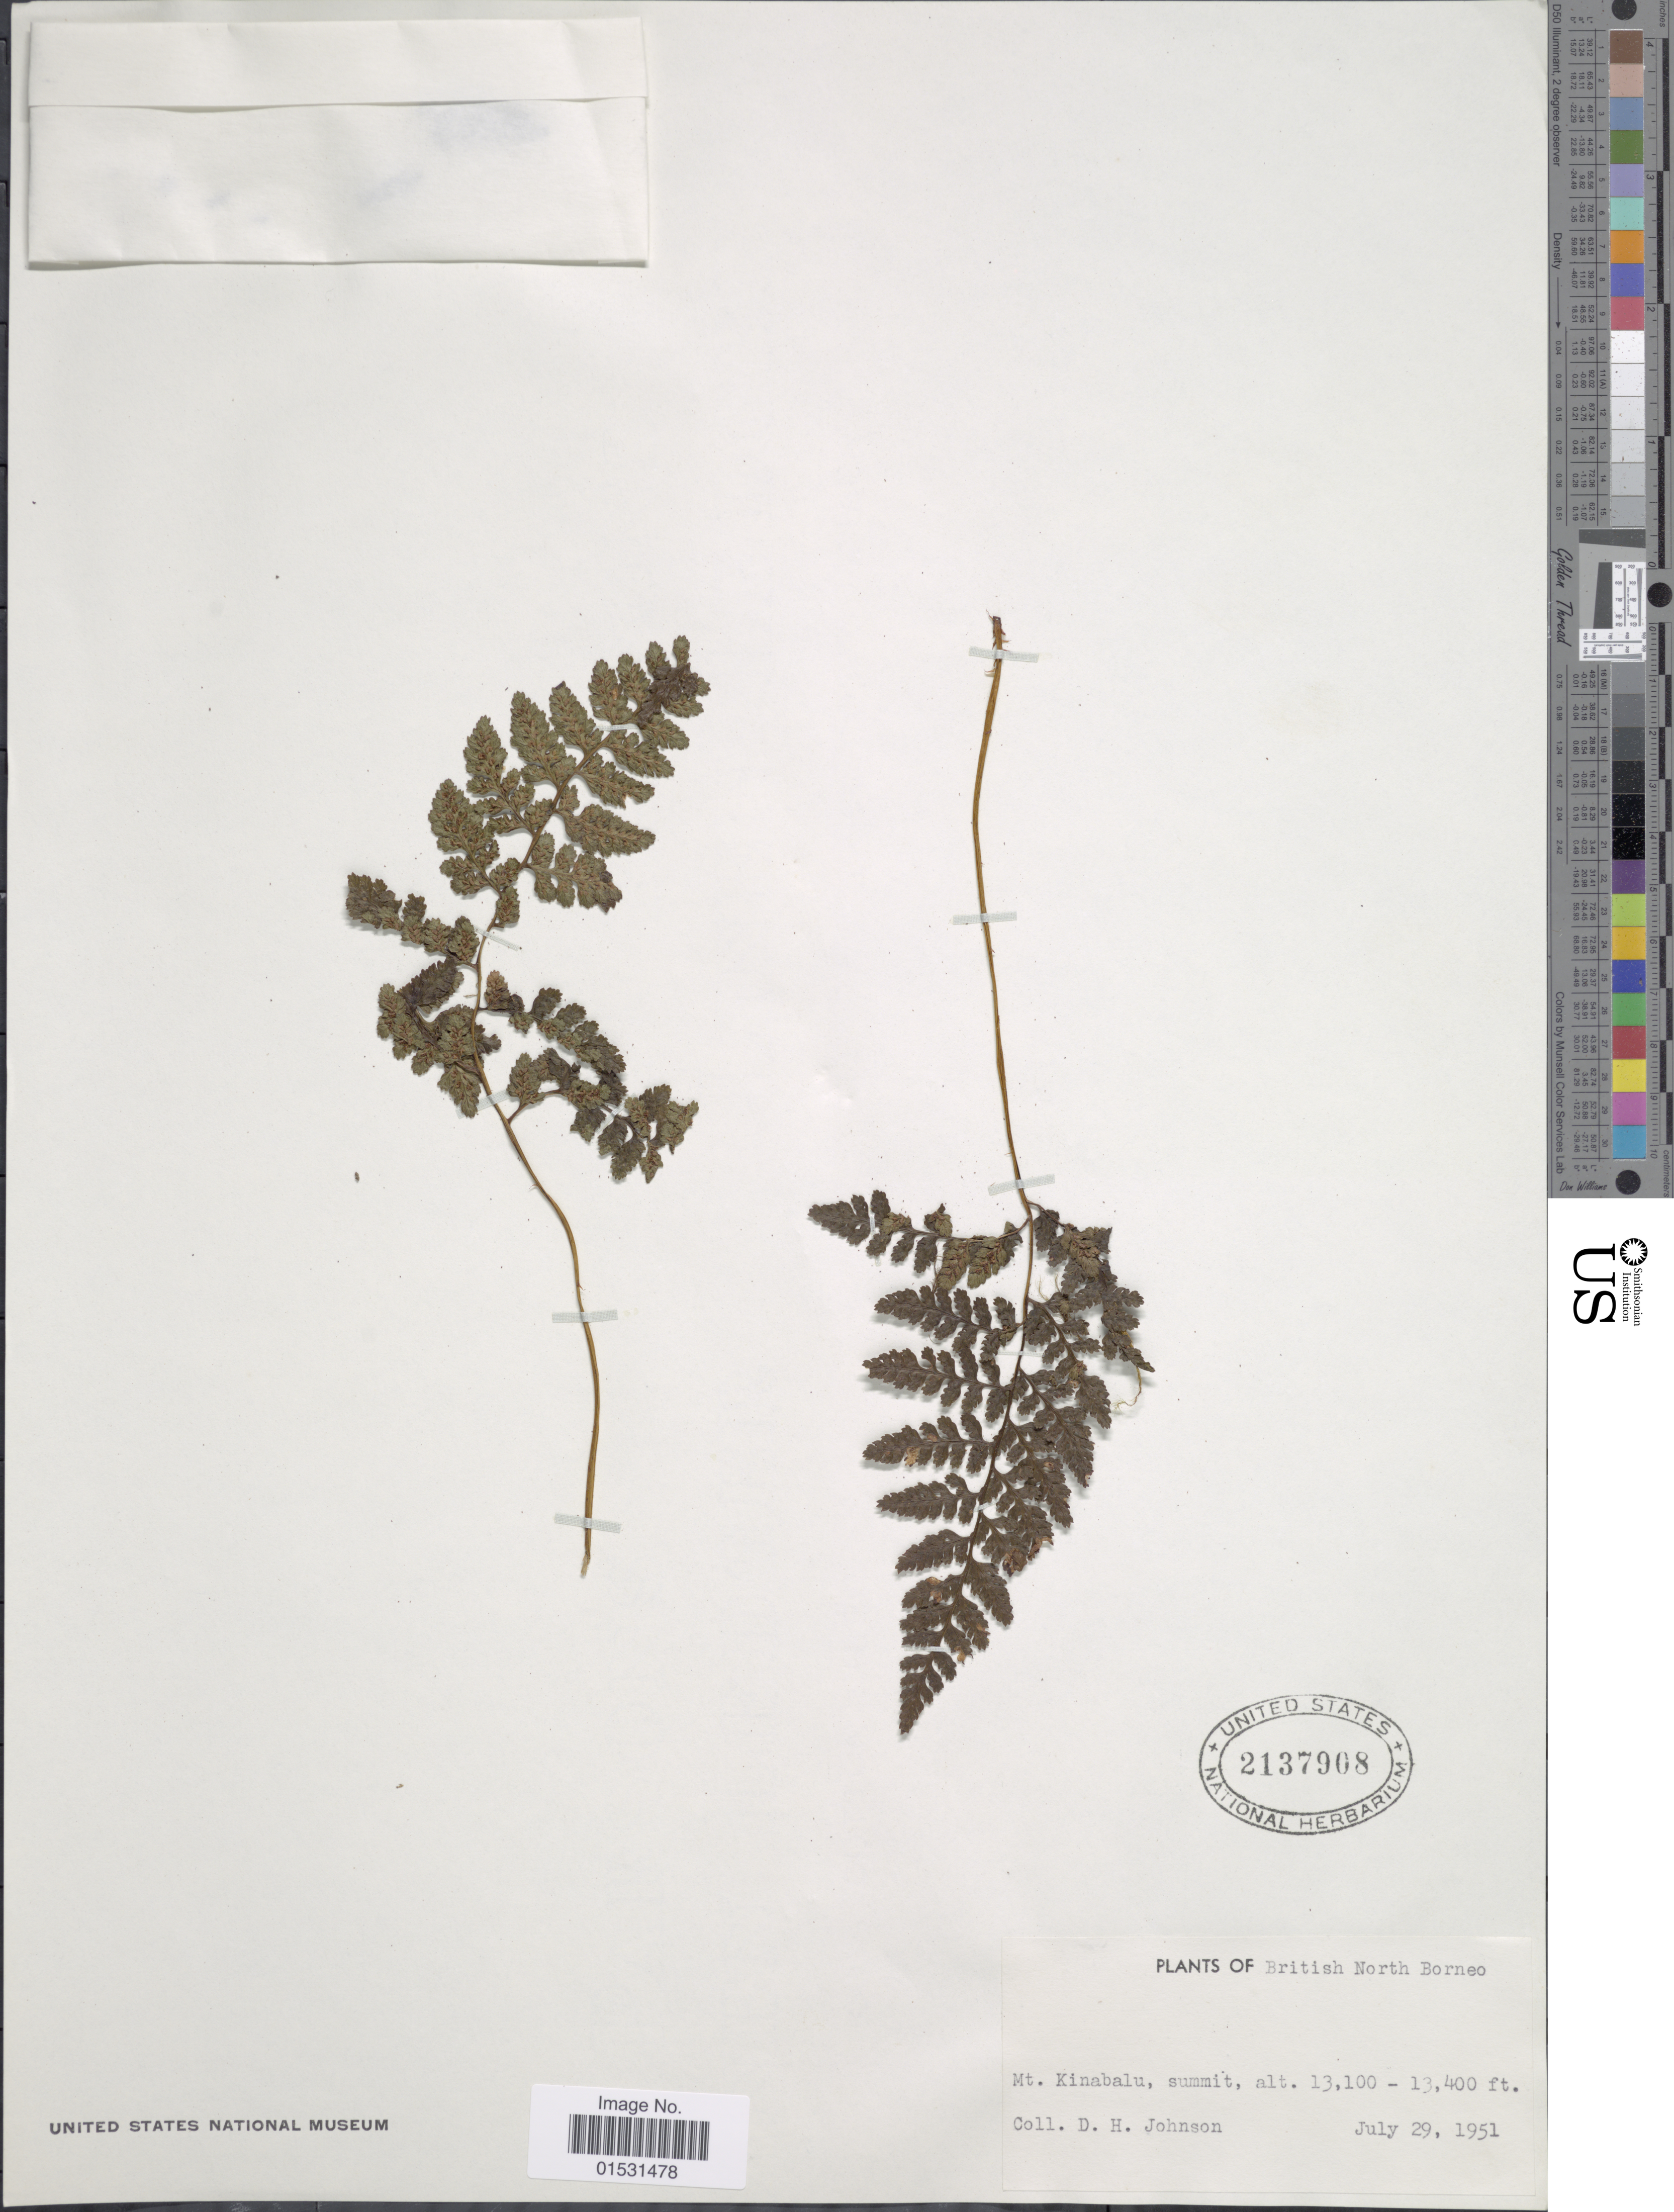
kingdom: Plantae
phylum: Tracheophyta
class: Polypodiopsida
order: Polypodiales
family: Athyriaceae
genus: Athyrium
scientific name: Athyrium sp.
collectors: D. Johnson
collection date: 1951-07-29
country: Malaysia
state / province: Sabah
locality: British North Borneo. Mt. Kinabalu.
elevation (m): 3993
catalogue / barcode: US 2137908